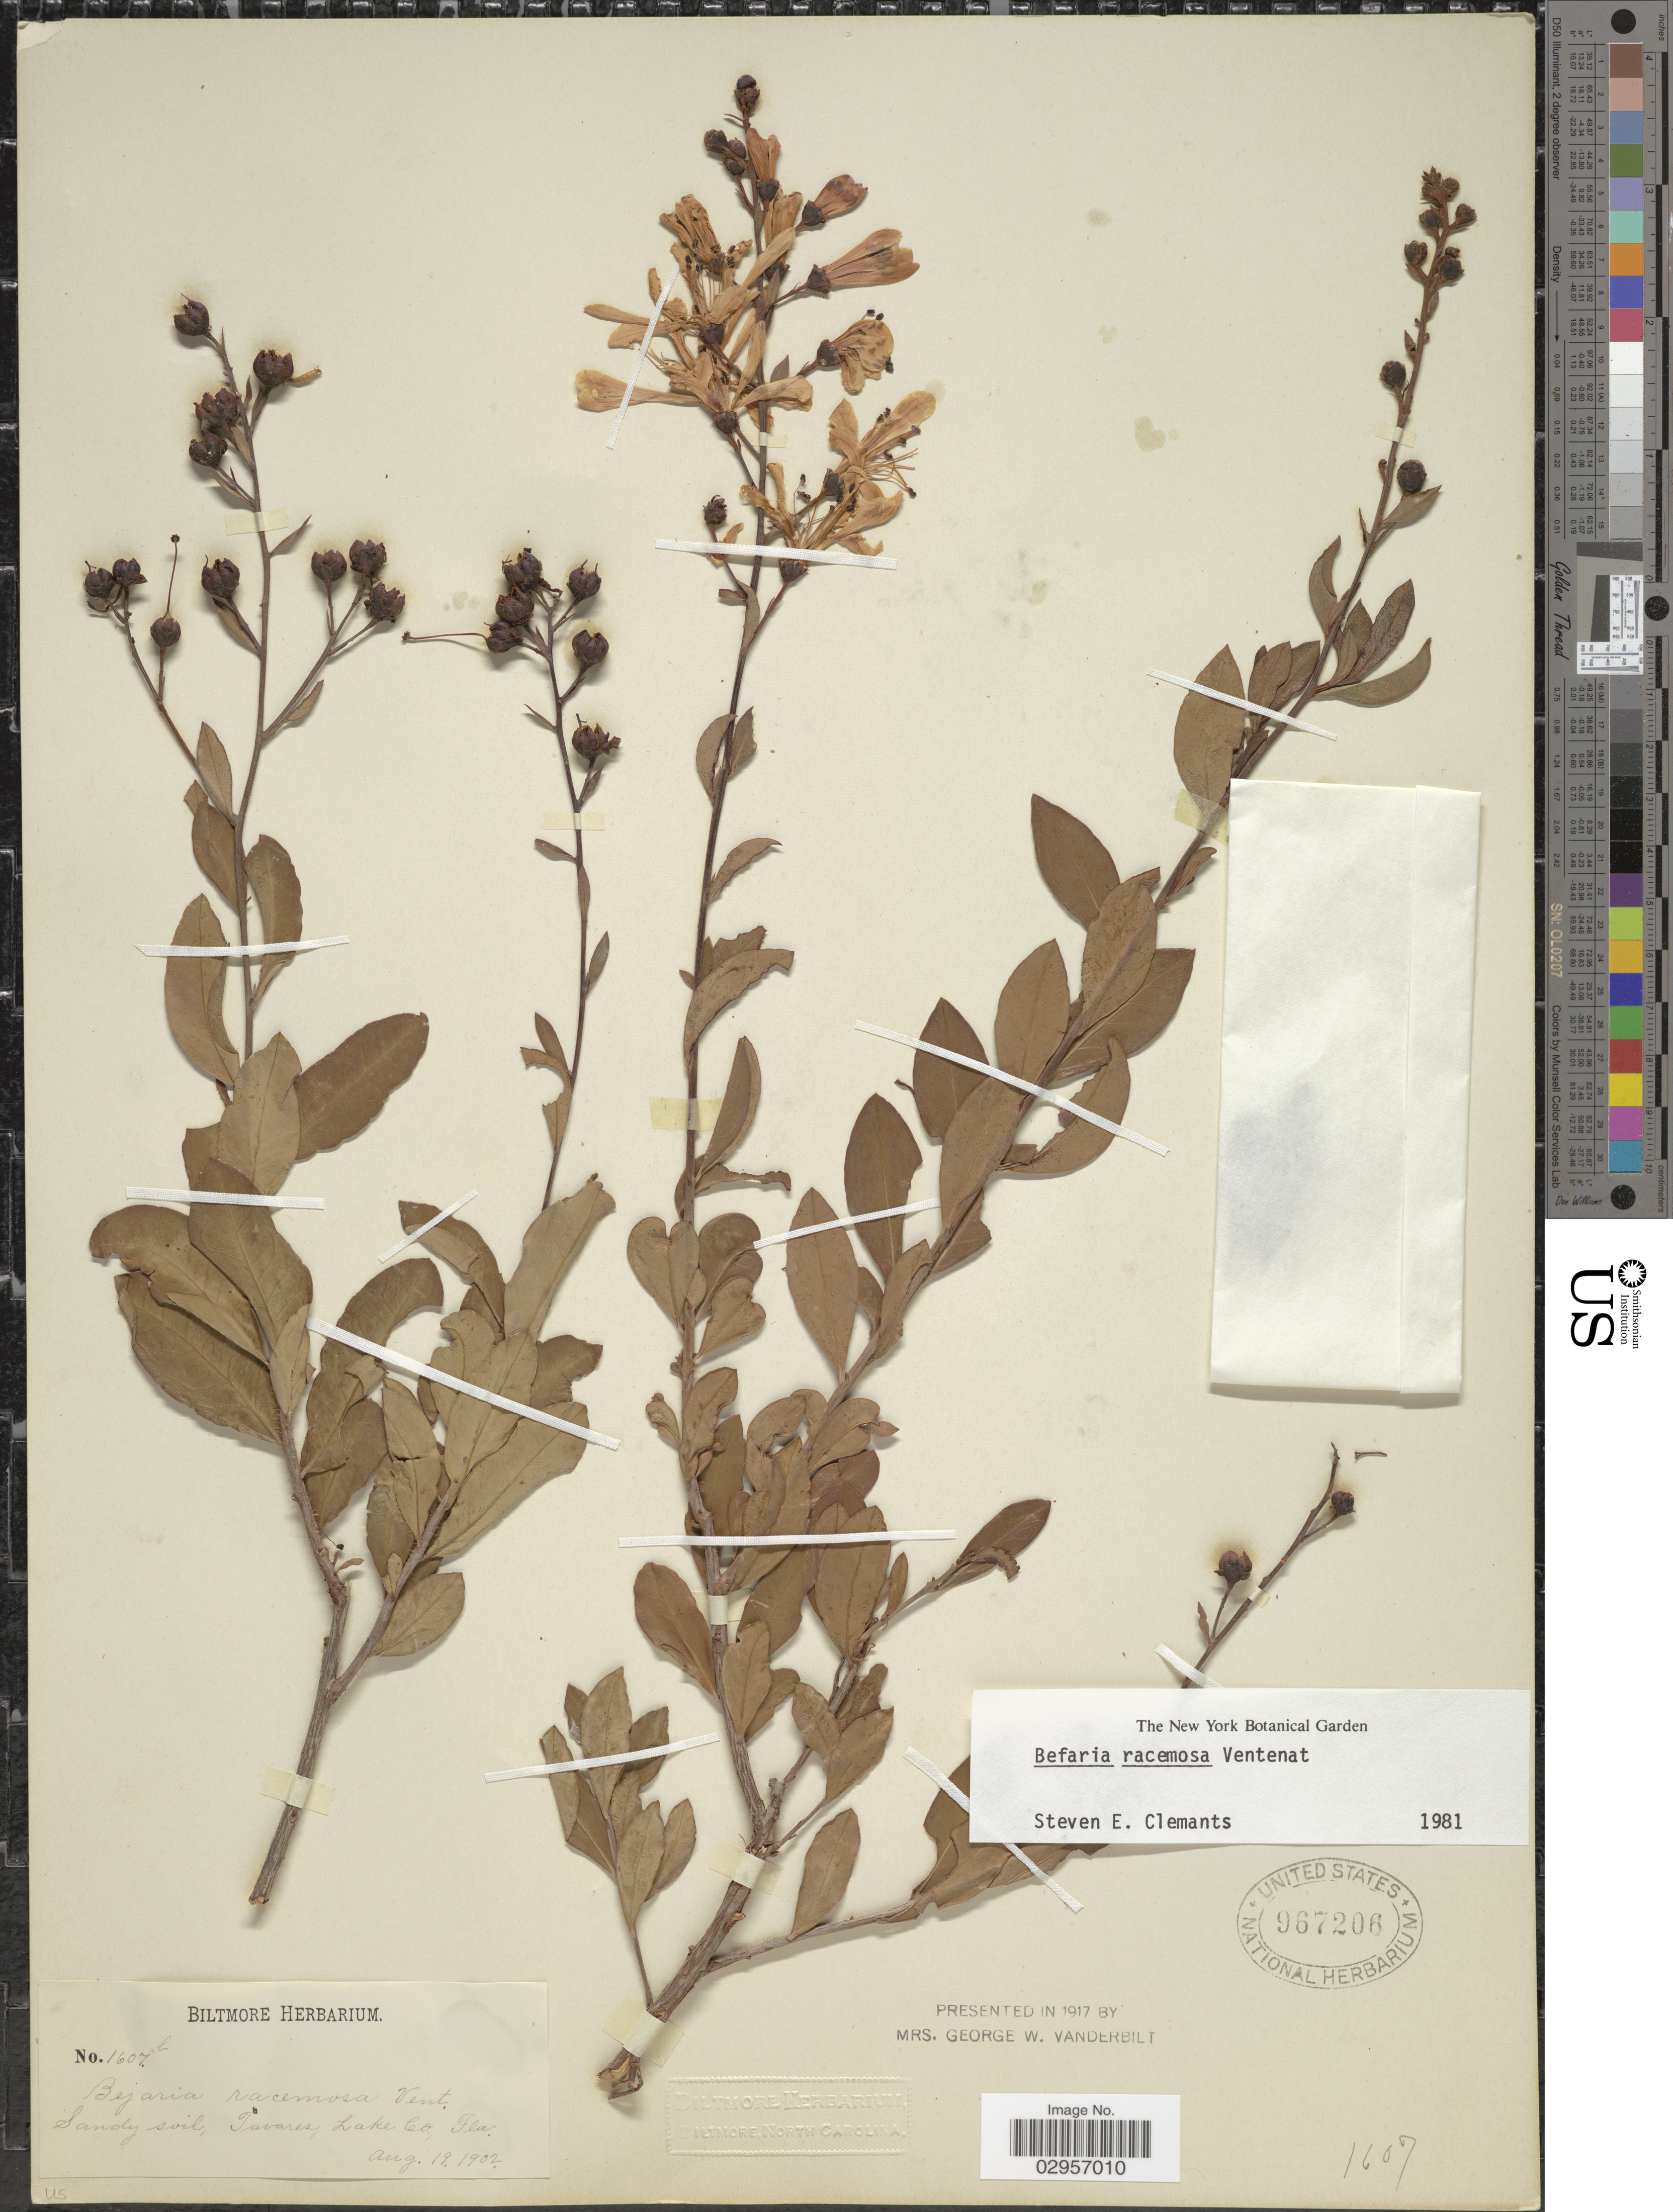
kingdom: Plantae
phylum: Tracheophyta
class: Magnoliopsida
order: Ericales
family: Ericaceae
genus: Bejaria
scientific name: Bejaria racemosa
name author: Vent.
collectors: ex herb. Biltmore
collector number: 1607b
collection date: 1902-08-19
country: United States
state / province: Florida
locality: Tavares, Lake Co., Fla.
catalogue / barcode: US 967206